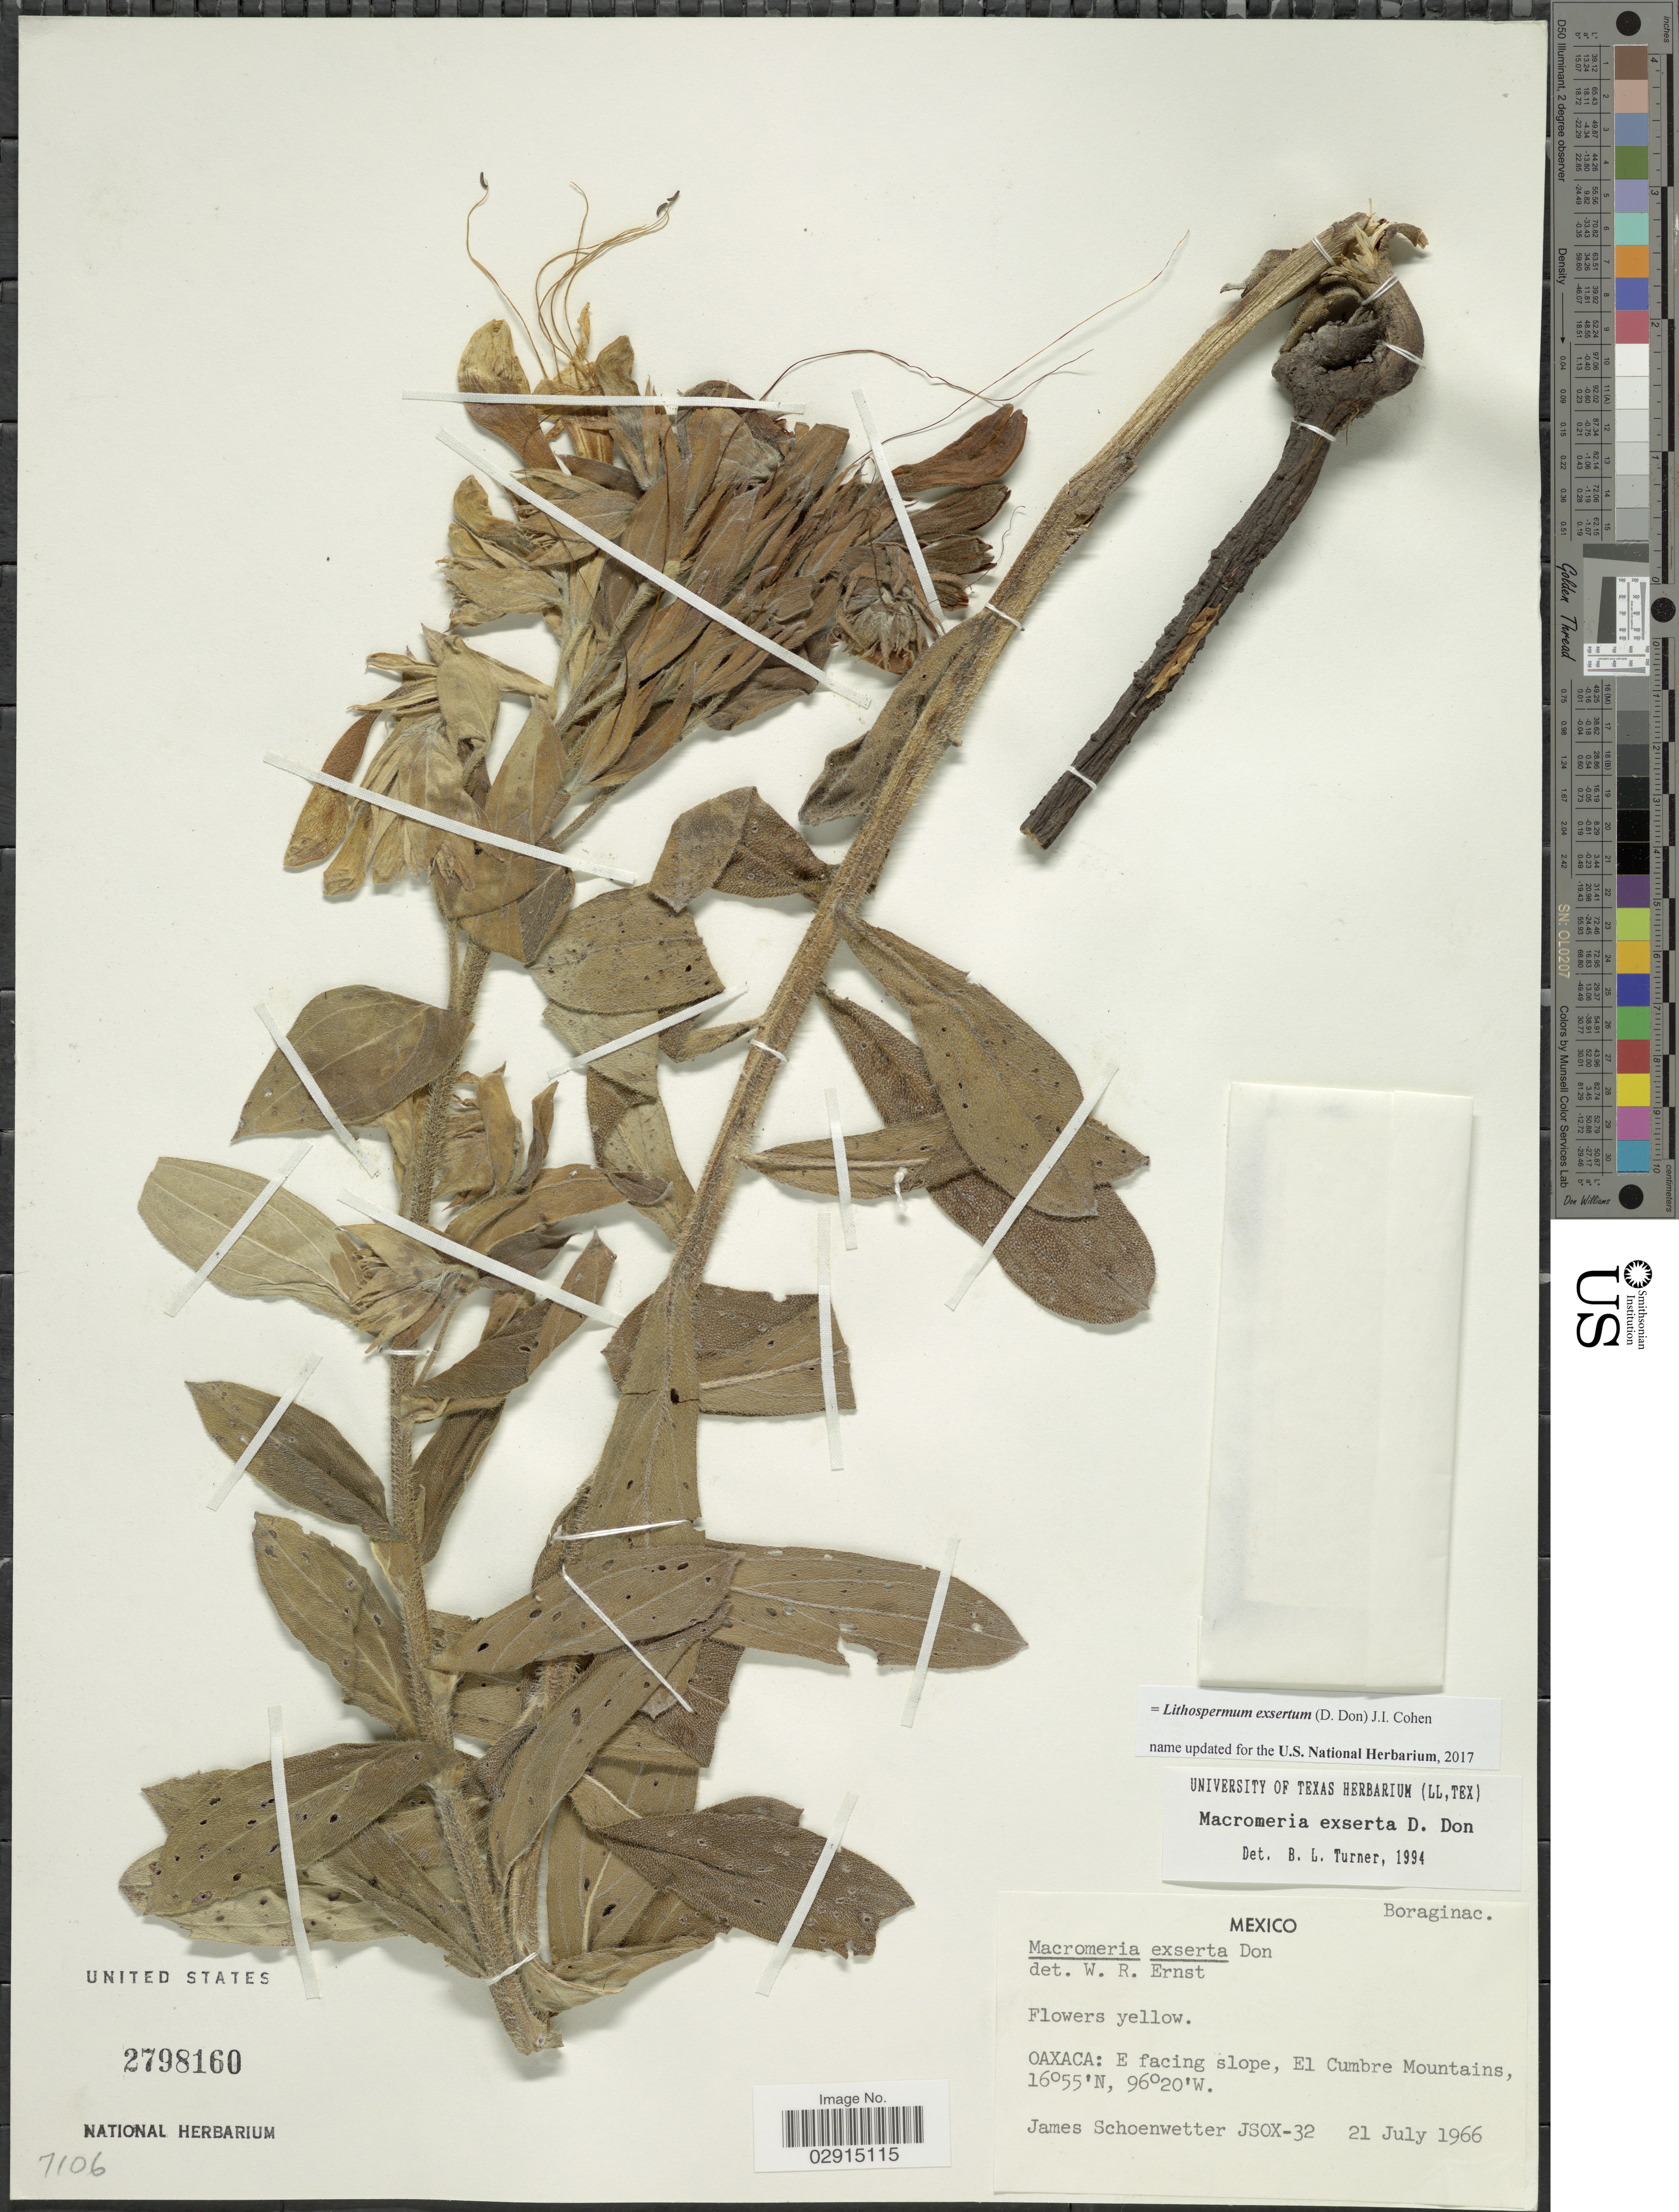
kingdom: Plantae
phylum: Tracheophyta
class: Magnoliopsida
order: Boraginales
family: Boraginaceae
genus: Lithospermum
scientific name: Lithospermum exsertum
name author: (D. Don) Cohen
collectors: J. Schoenwetter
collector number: JSOX-32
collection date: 1966-07-21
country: Mexico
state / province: Oaxaca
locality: E facing slope, El Cumbre Mountains.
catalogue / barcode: US 2798160